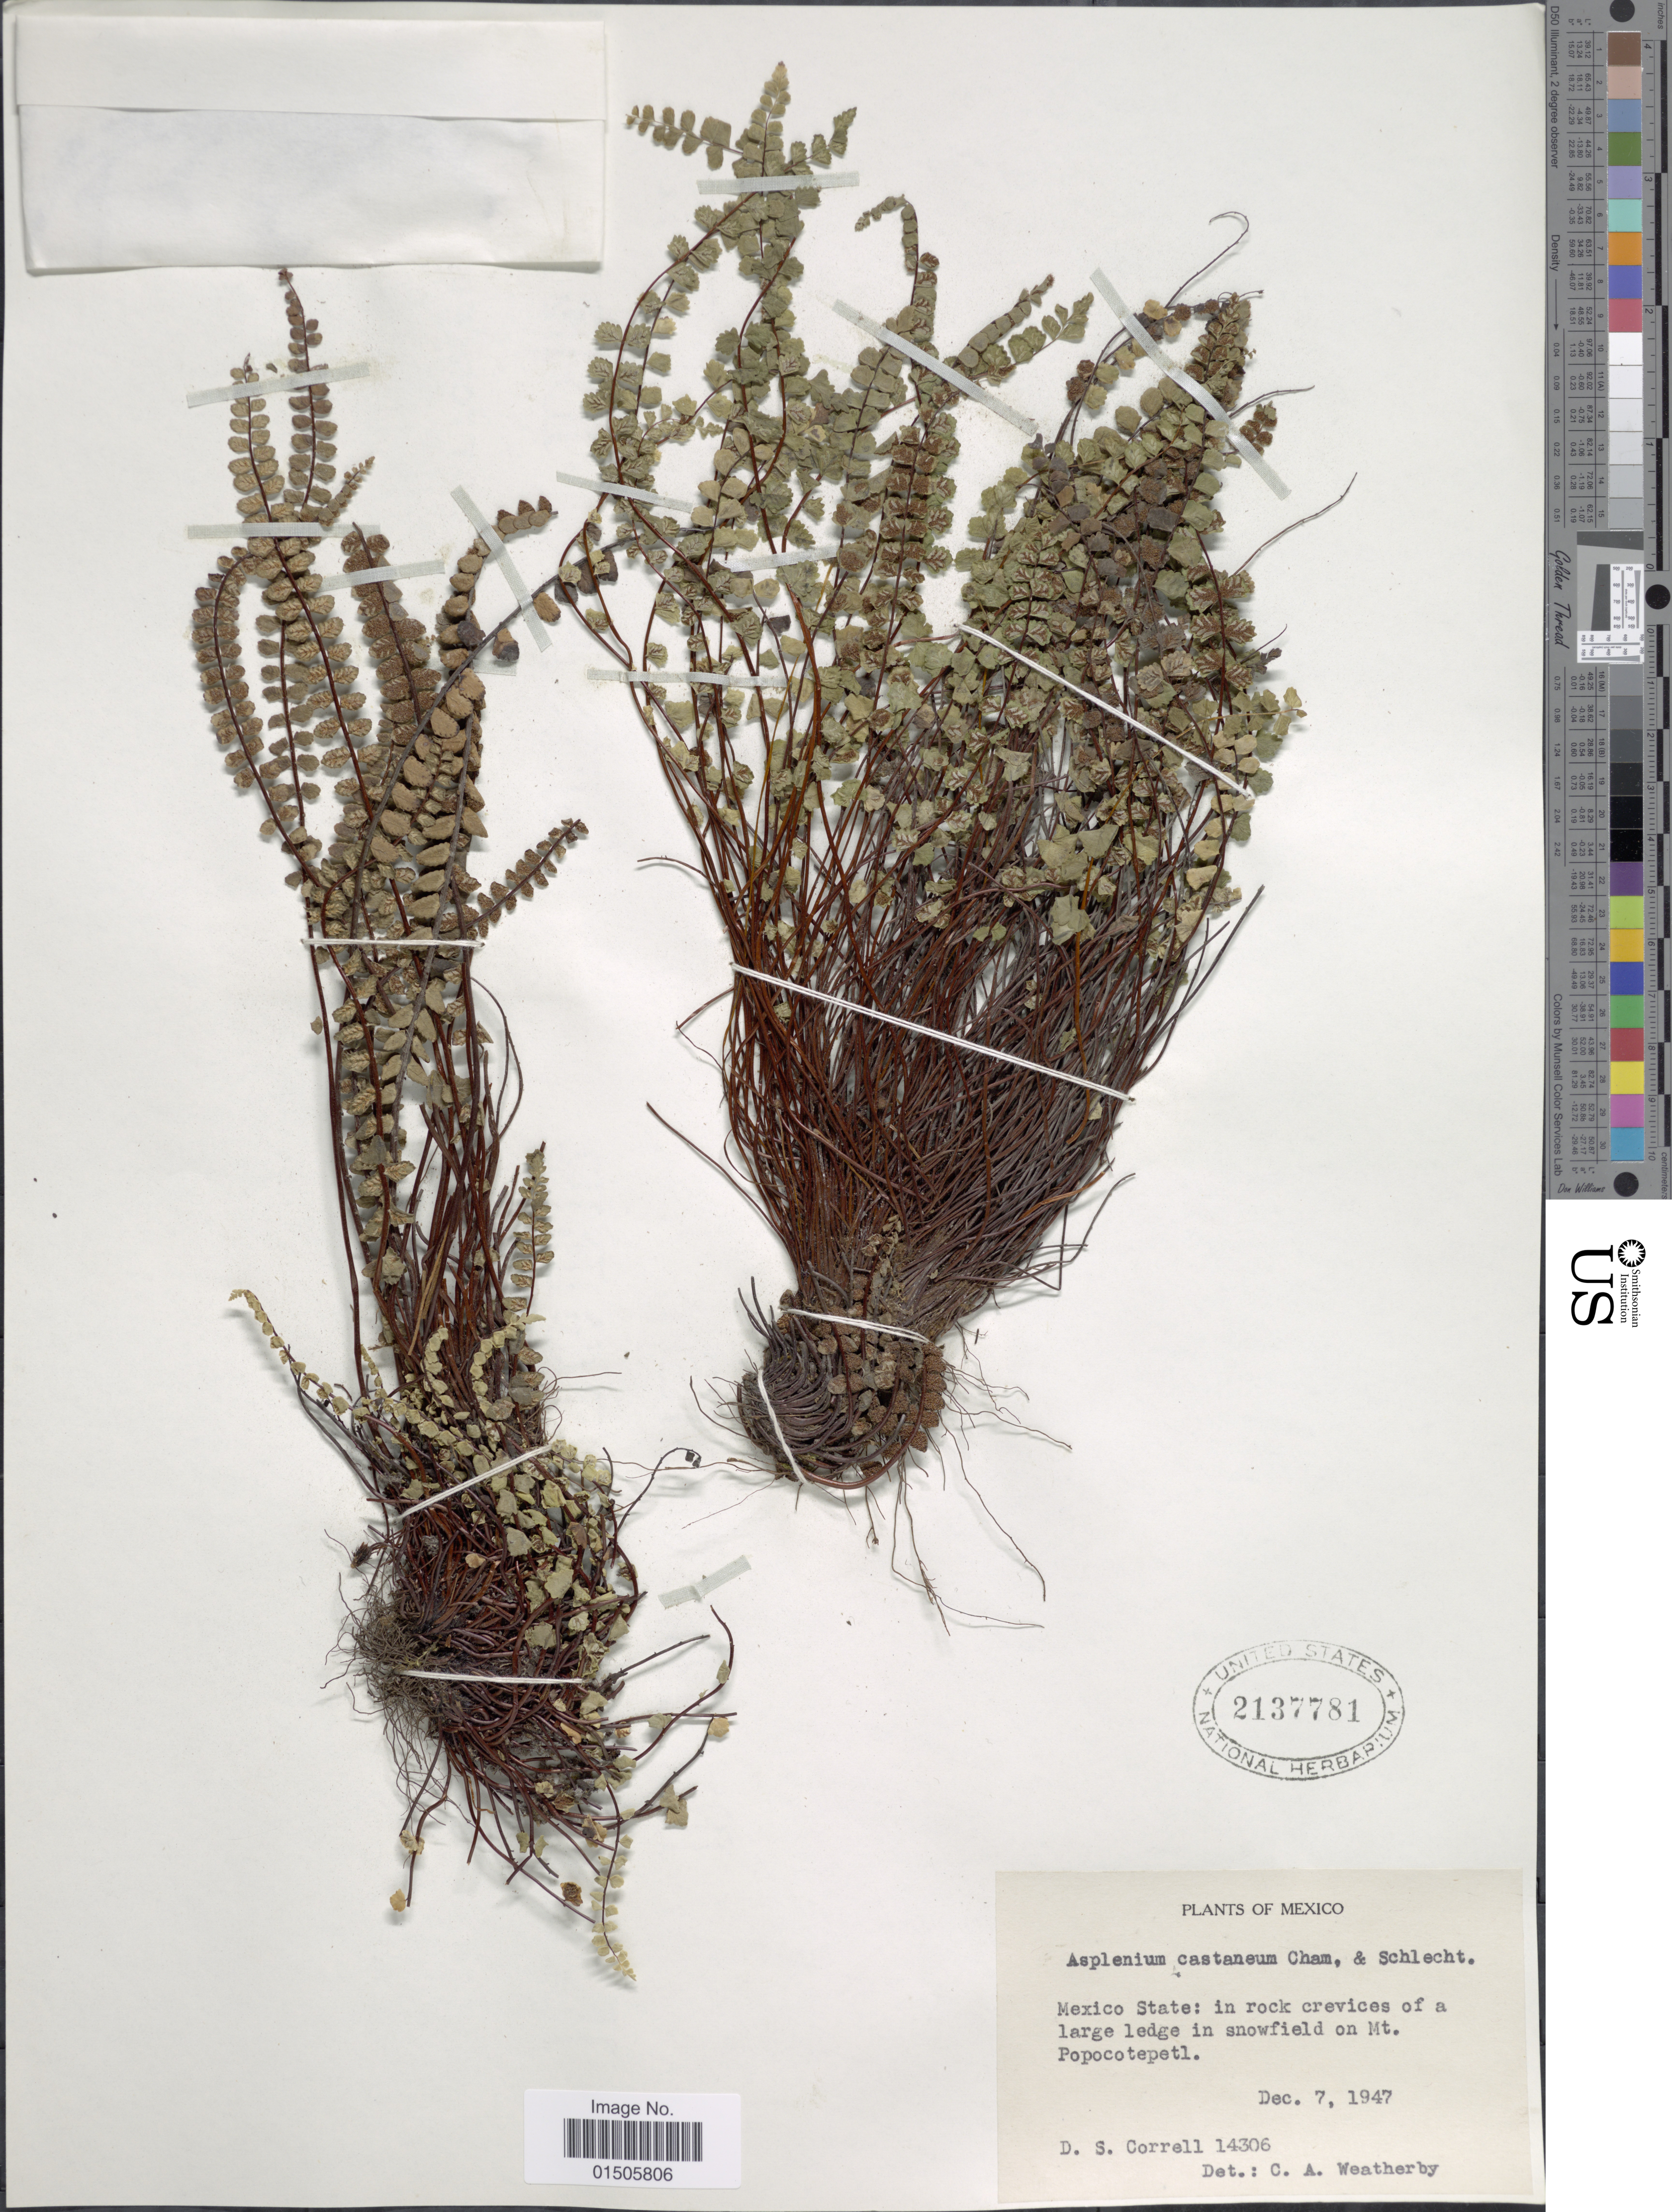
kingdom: Plantae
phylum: Tracheophyta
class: Polypodiopsida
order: Polypodiales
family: Aspleniaceae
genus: Asplenium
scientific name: Asplenium castaneum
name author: Schltdl. & Cham.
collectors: D. S. Correll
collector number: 14306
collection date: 1947-12-07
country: Mexico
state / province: México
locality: In rock crevices of a large ledge in snowfield on Mt. Popocotepetl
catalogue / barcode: US 2137781